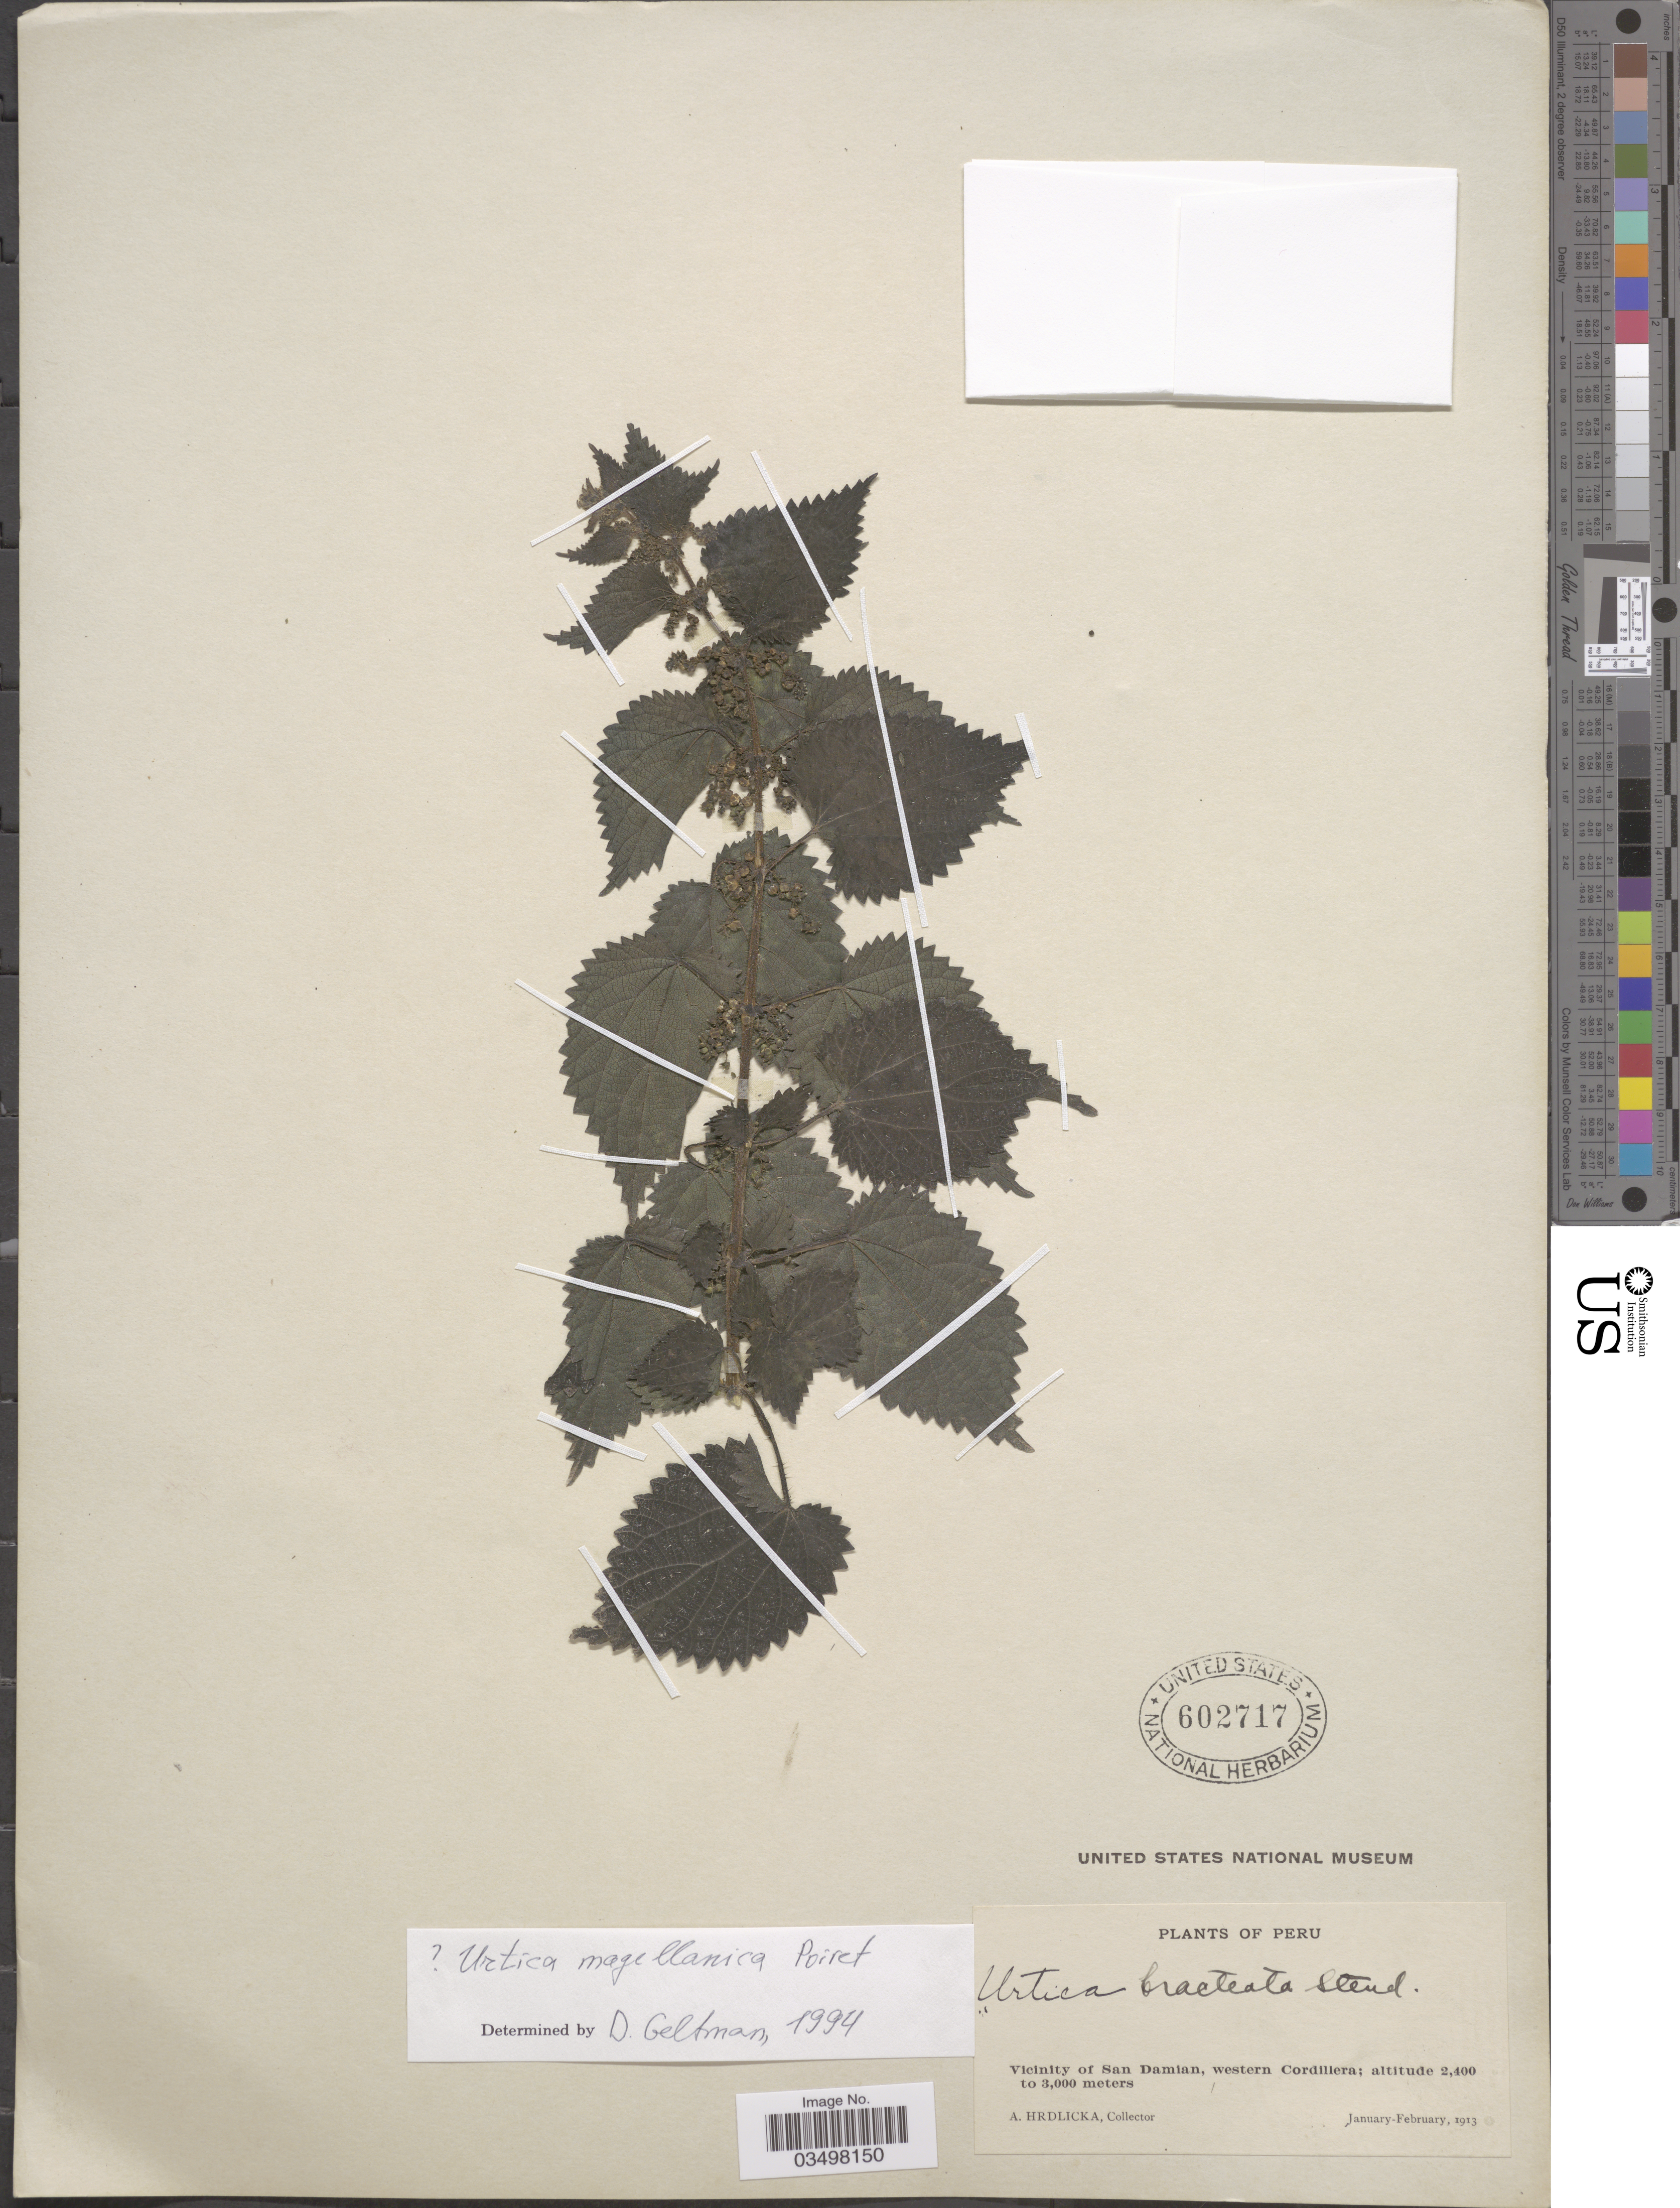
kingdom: Plantae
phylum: Tracheophyta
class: Magnoliopsida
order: Rosales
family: Urticaceae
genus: Urtica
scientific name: Urtica magellanica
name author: Juss. ex Poir.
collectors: A. Hrdlicka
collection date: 1913-01/1913-02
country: Peru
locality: Vicinity of San Damian, western Cordillera.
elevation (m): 2400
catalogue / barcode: US 602717